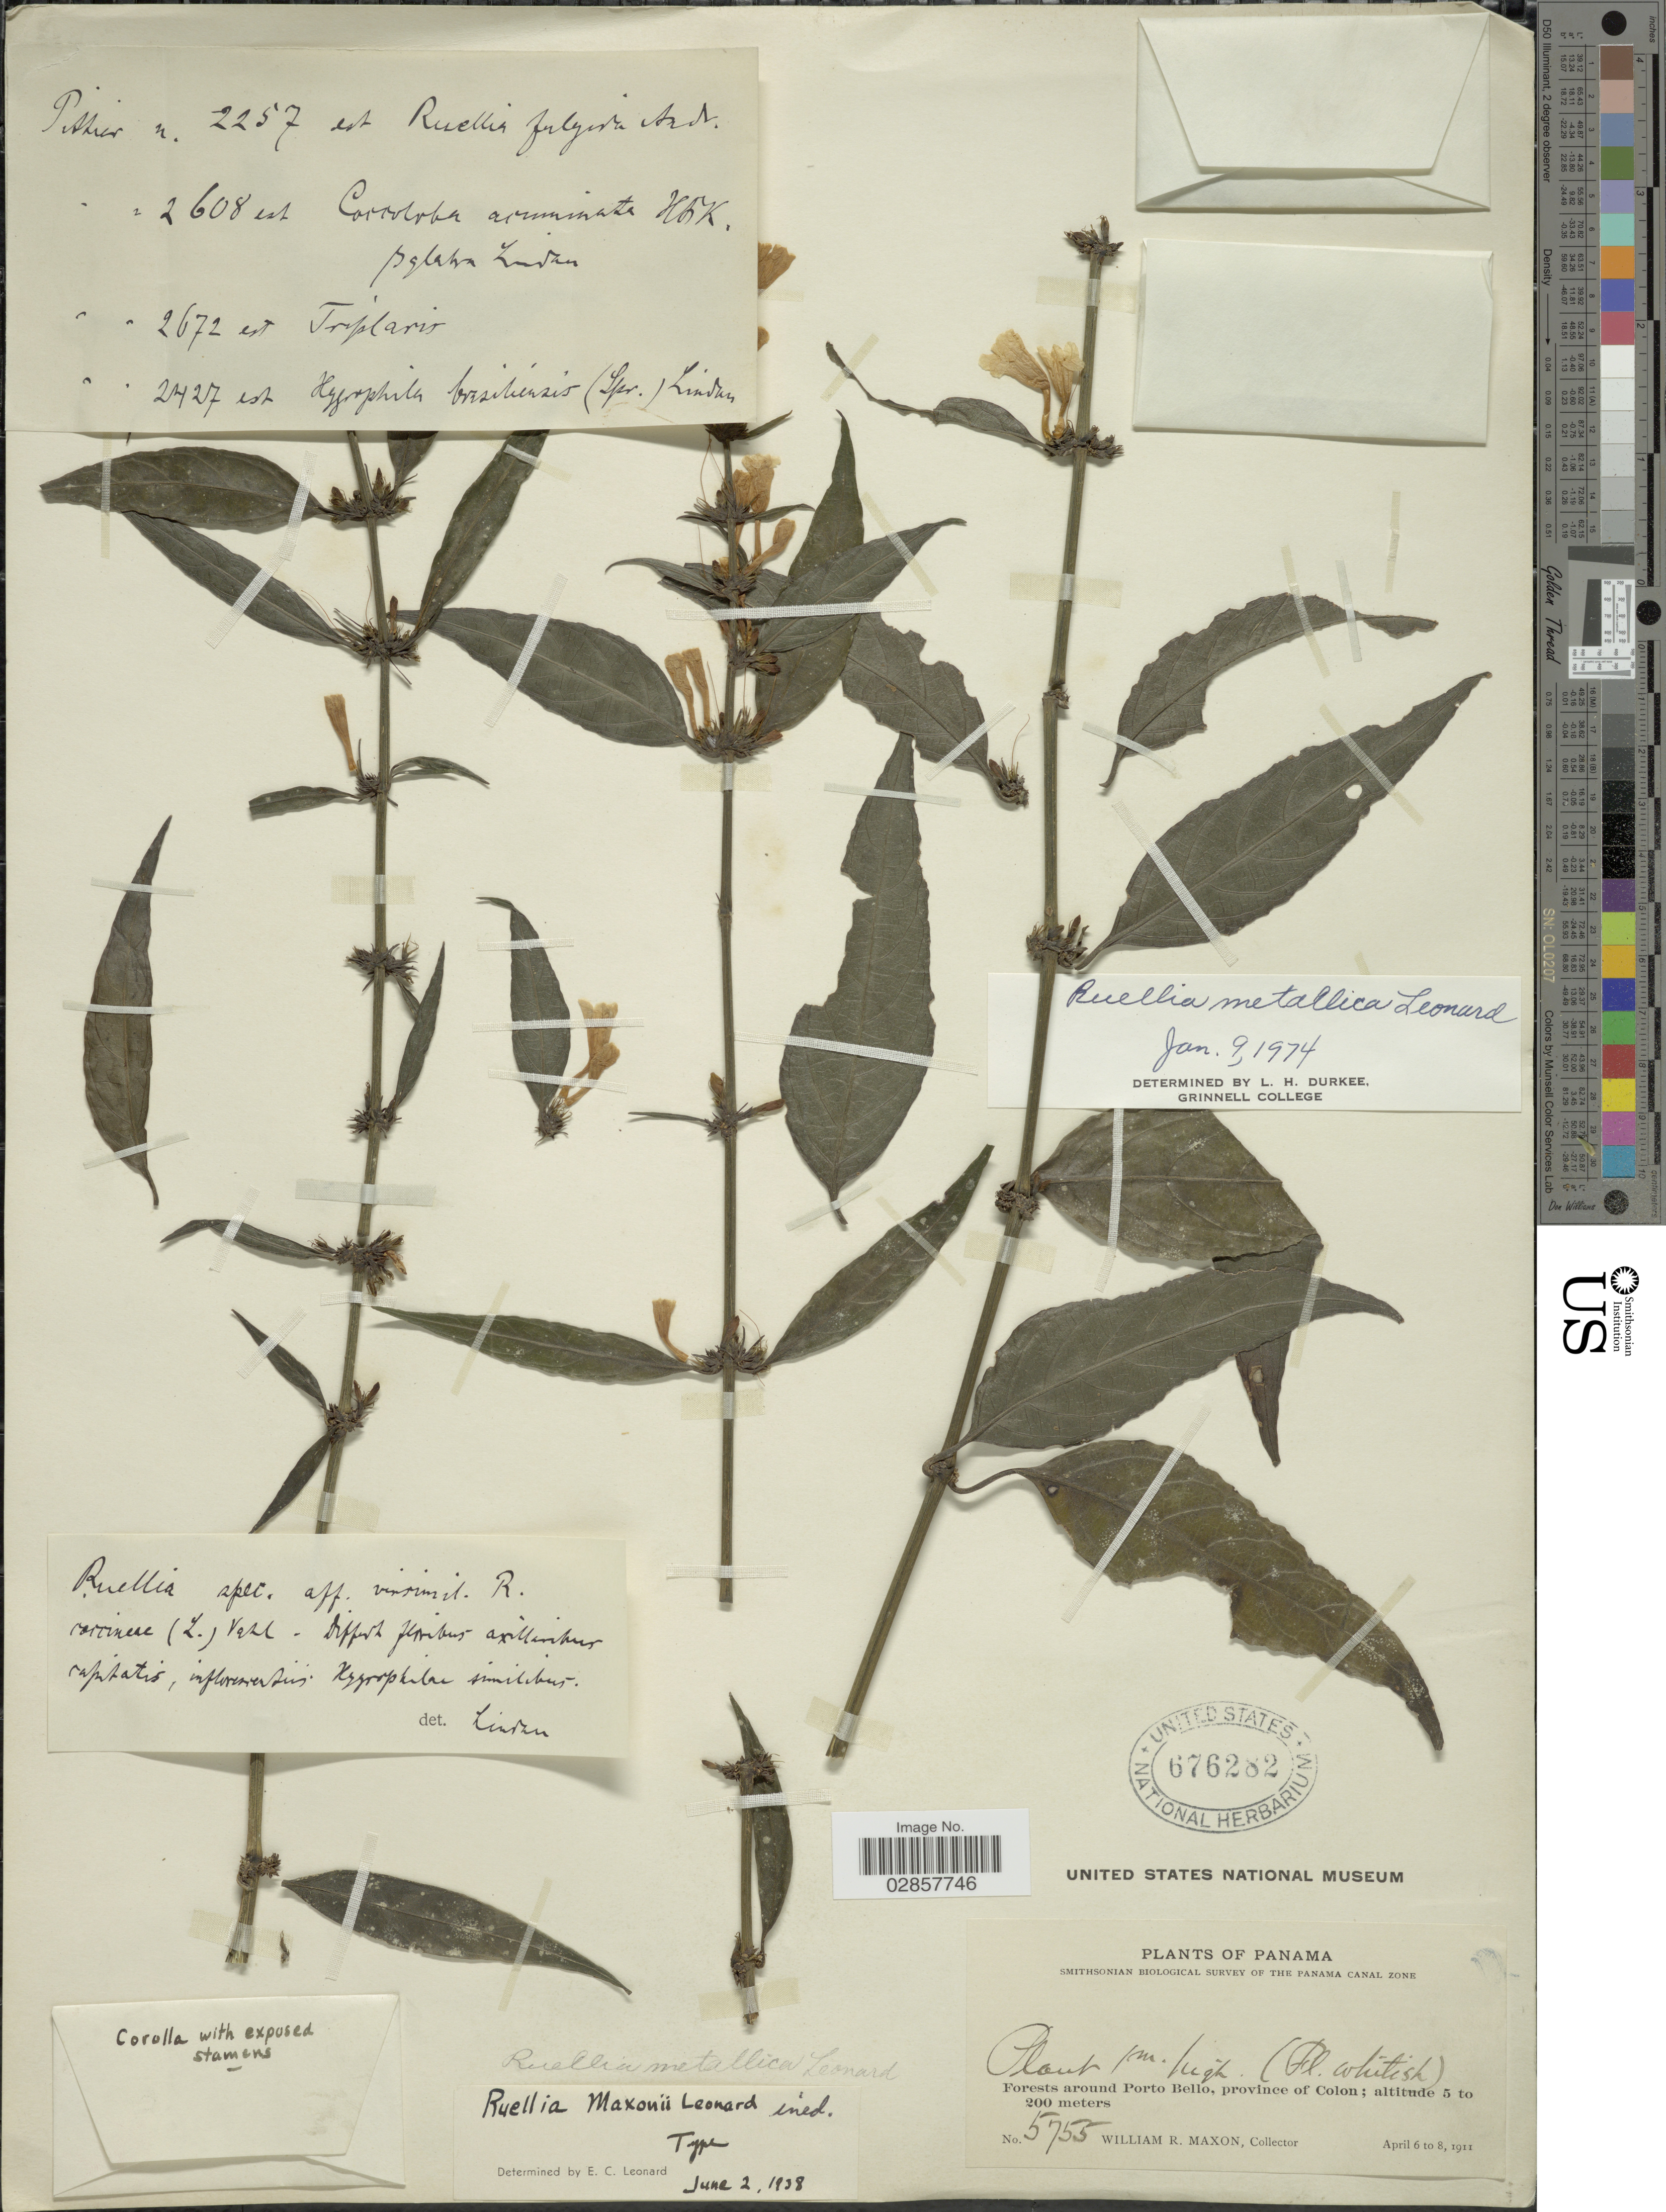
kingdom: Plantae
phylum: Tracheophyta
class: Magnoliopsida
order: Lamiales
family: Acanthaceae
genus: Ruellia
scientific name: Ruellia metallica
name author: Leonard in Standl.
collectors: W. R. Maxon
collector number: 5755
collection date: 1911-04-06/1911-04-08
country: Panama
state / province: Colón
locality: Forests around Porto Bello.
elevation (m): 5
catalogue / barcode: US 676282